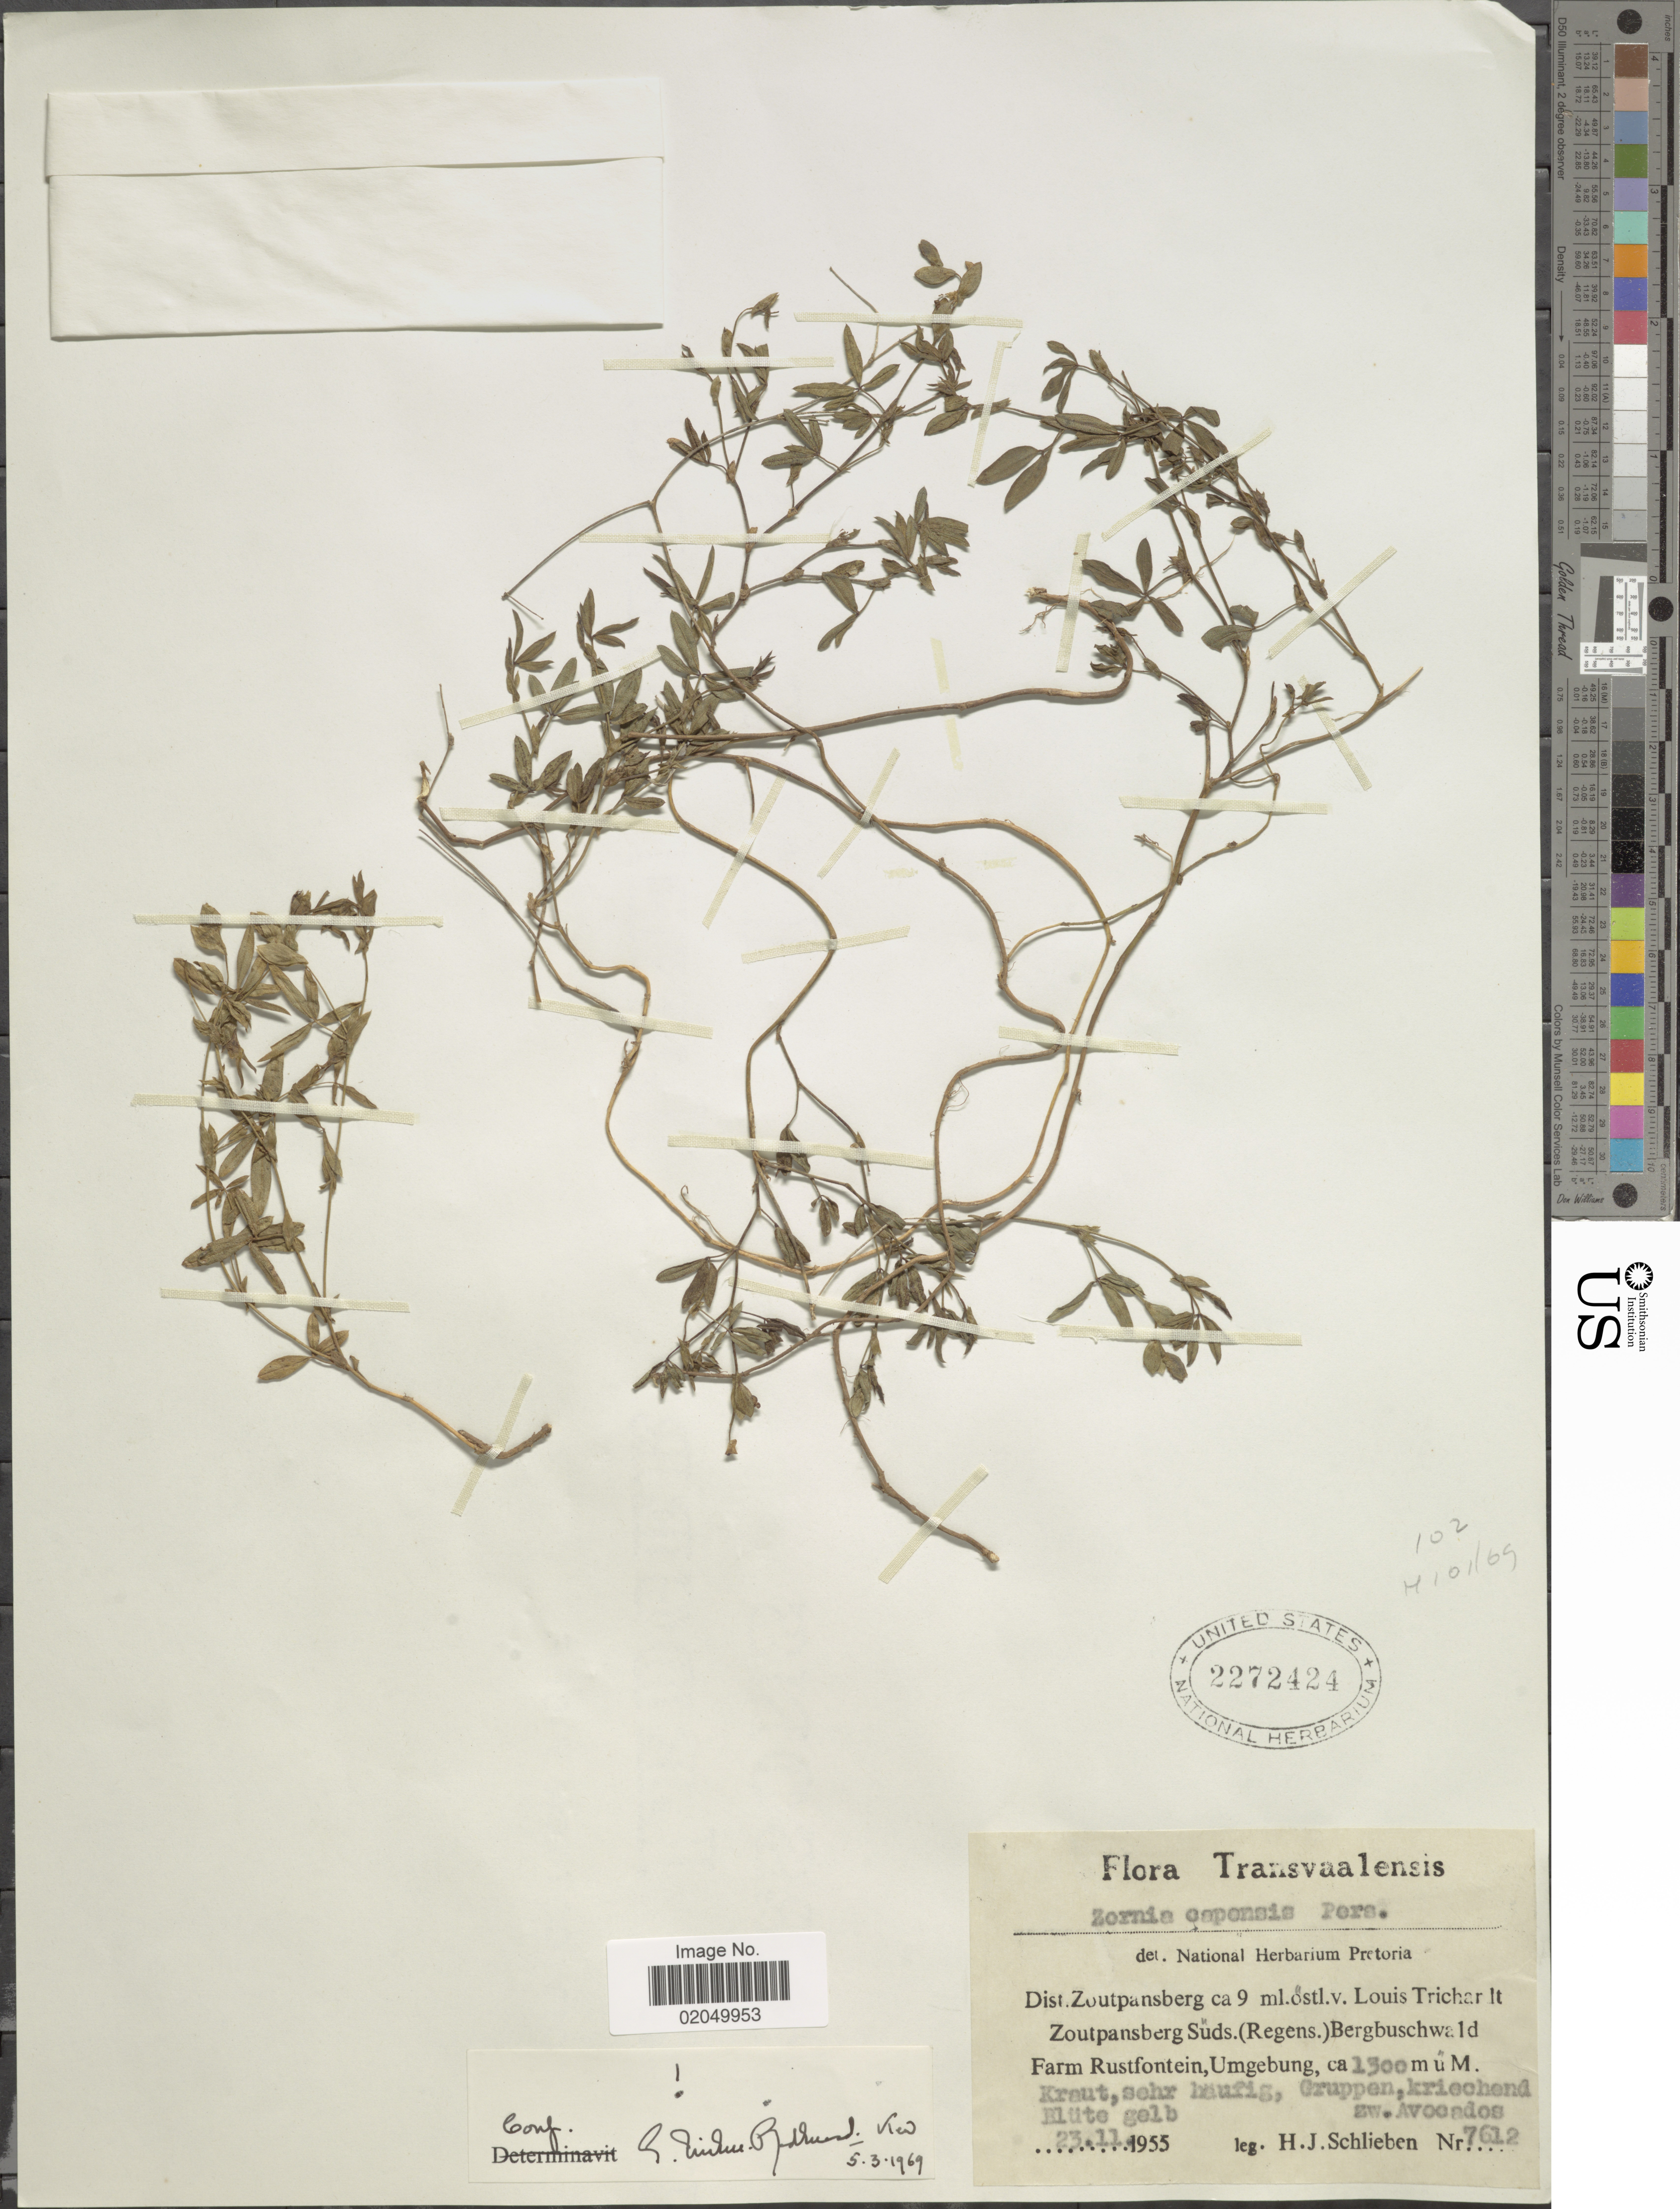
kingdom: Plantae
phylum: Tracheophyta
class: Magnoliopsida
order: Fabales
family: Fabaceae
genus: Zornia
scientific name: Zornia capensis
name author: Pers.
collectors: H. J. Schlieben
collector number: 7612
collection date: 1955-11-23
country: South Africa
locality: Transvaalensis. Dist. Zoutpansberg ca 9 ml. ostl.v. Louis Trichar lt Zoutpansberg Suds. (Regens.) Bergbuschwald Farm Rustfontein, Umgebung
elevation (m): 1300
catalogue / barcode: US 2272424